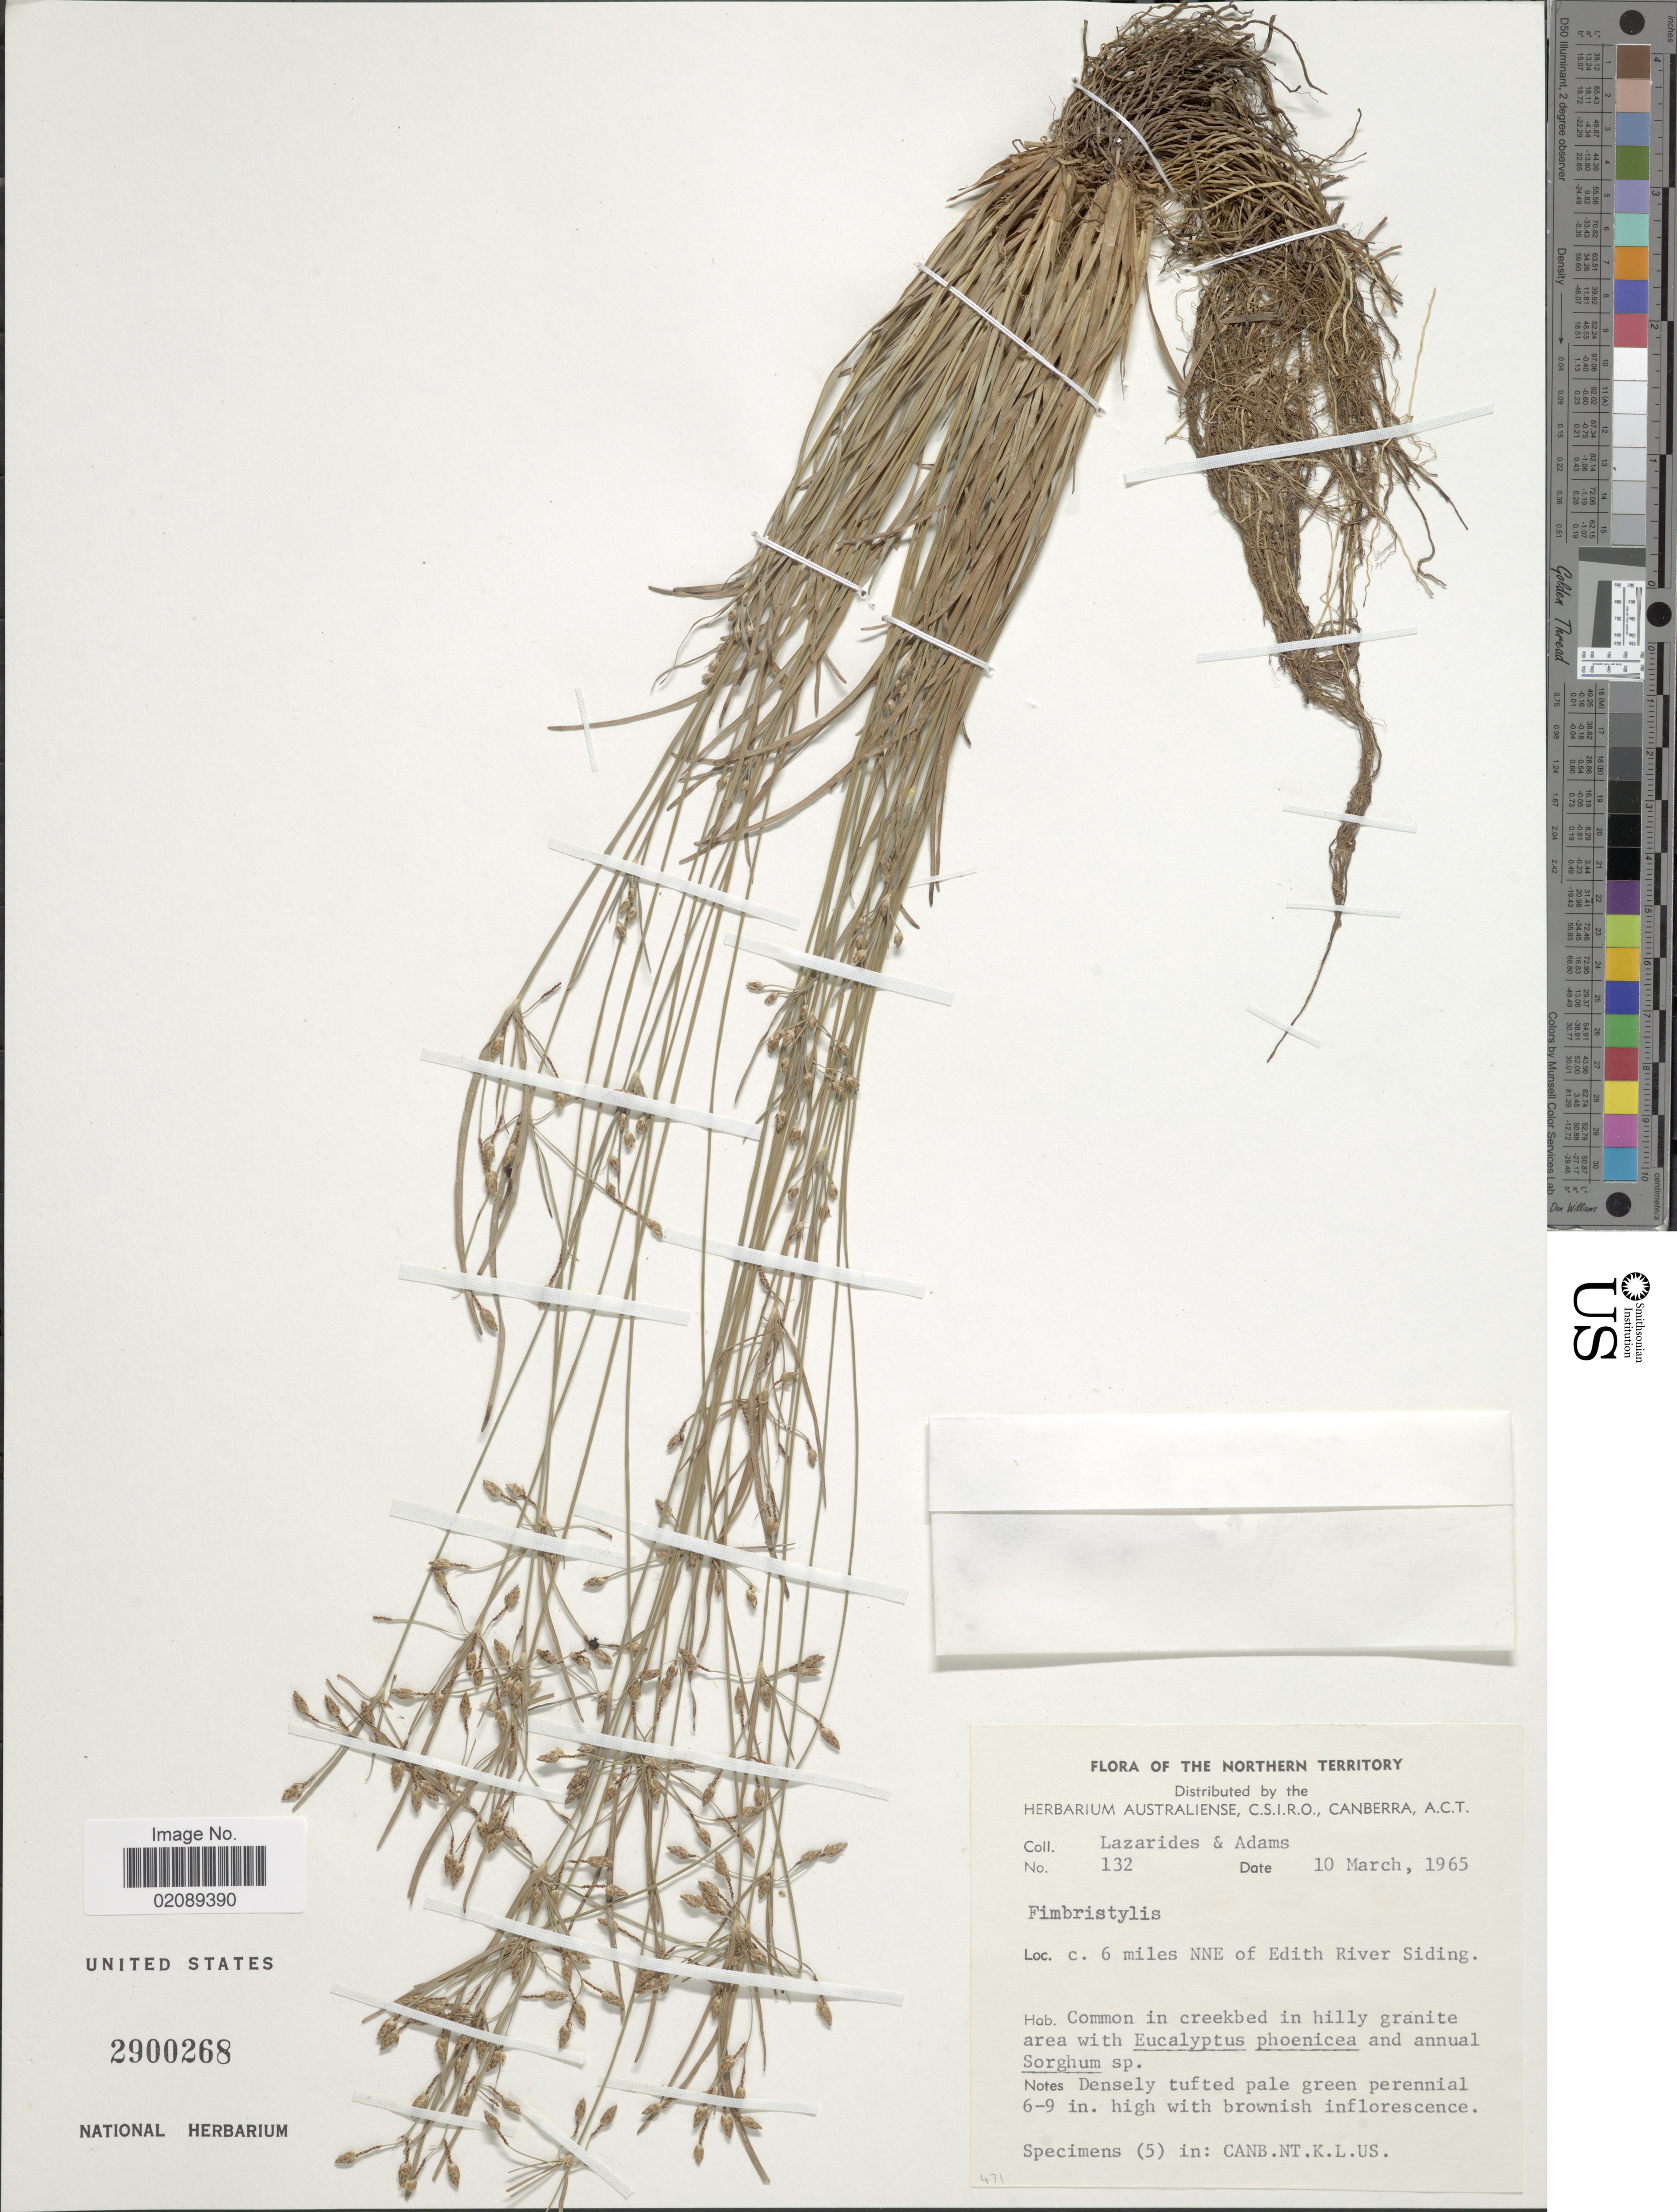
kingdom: Plantae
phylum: Tracheophyta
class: Liliopsida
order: Poales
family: Cyperaceae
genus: Fimbristylis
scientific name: Fimbristylis depauperata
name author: R. Br.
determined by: Latz, P.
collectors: M. Lazarides & Adams, --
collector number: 132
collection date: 1965-03-10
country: Australia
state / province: Northern Territory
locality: C. 6 miles NNE of Edith River Siding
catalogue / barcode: US 2900268